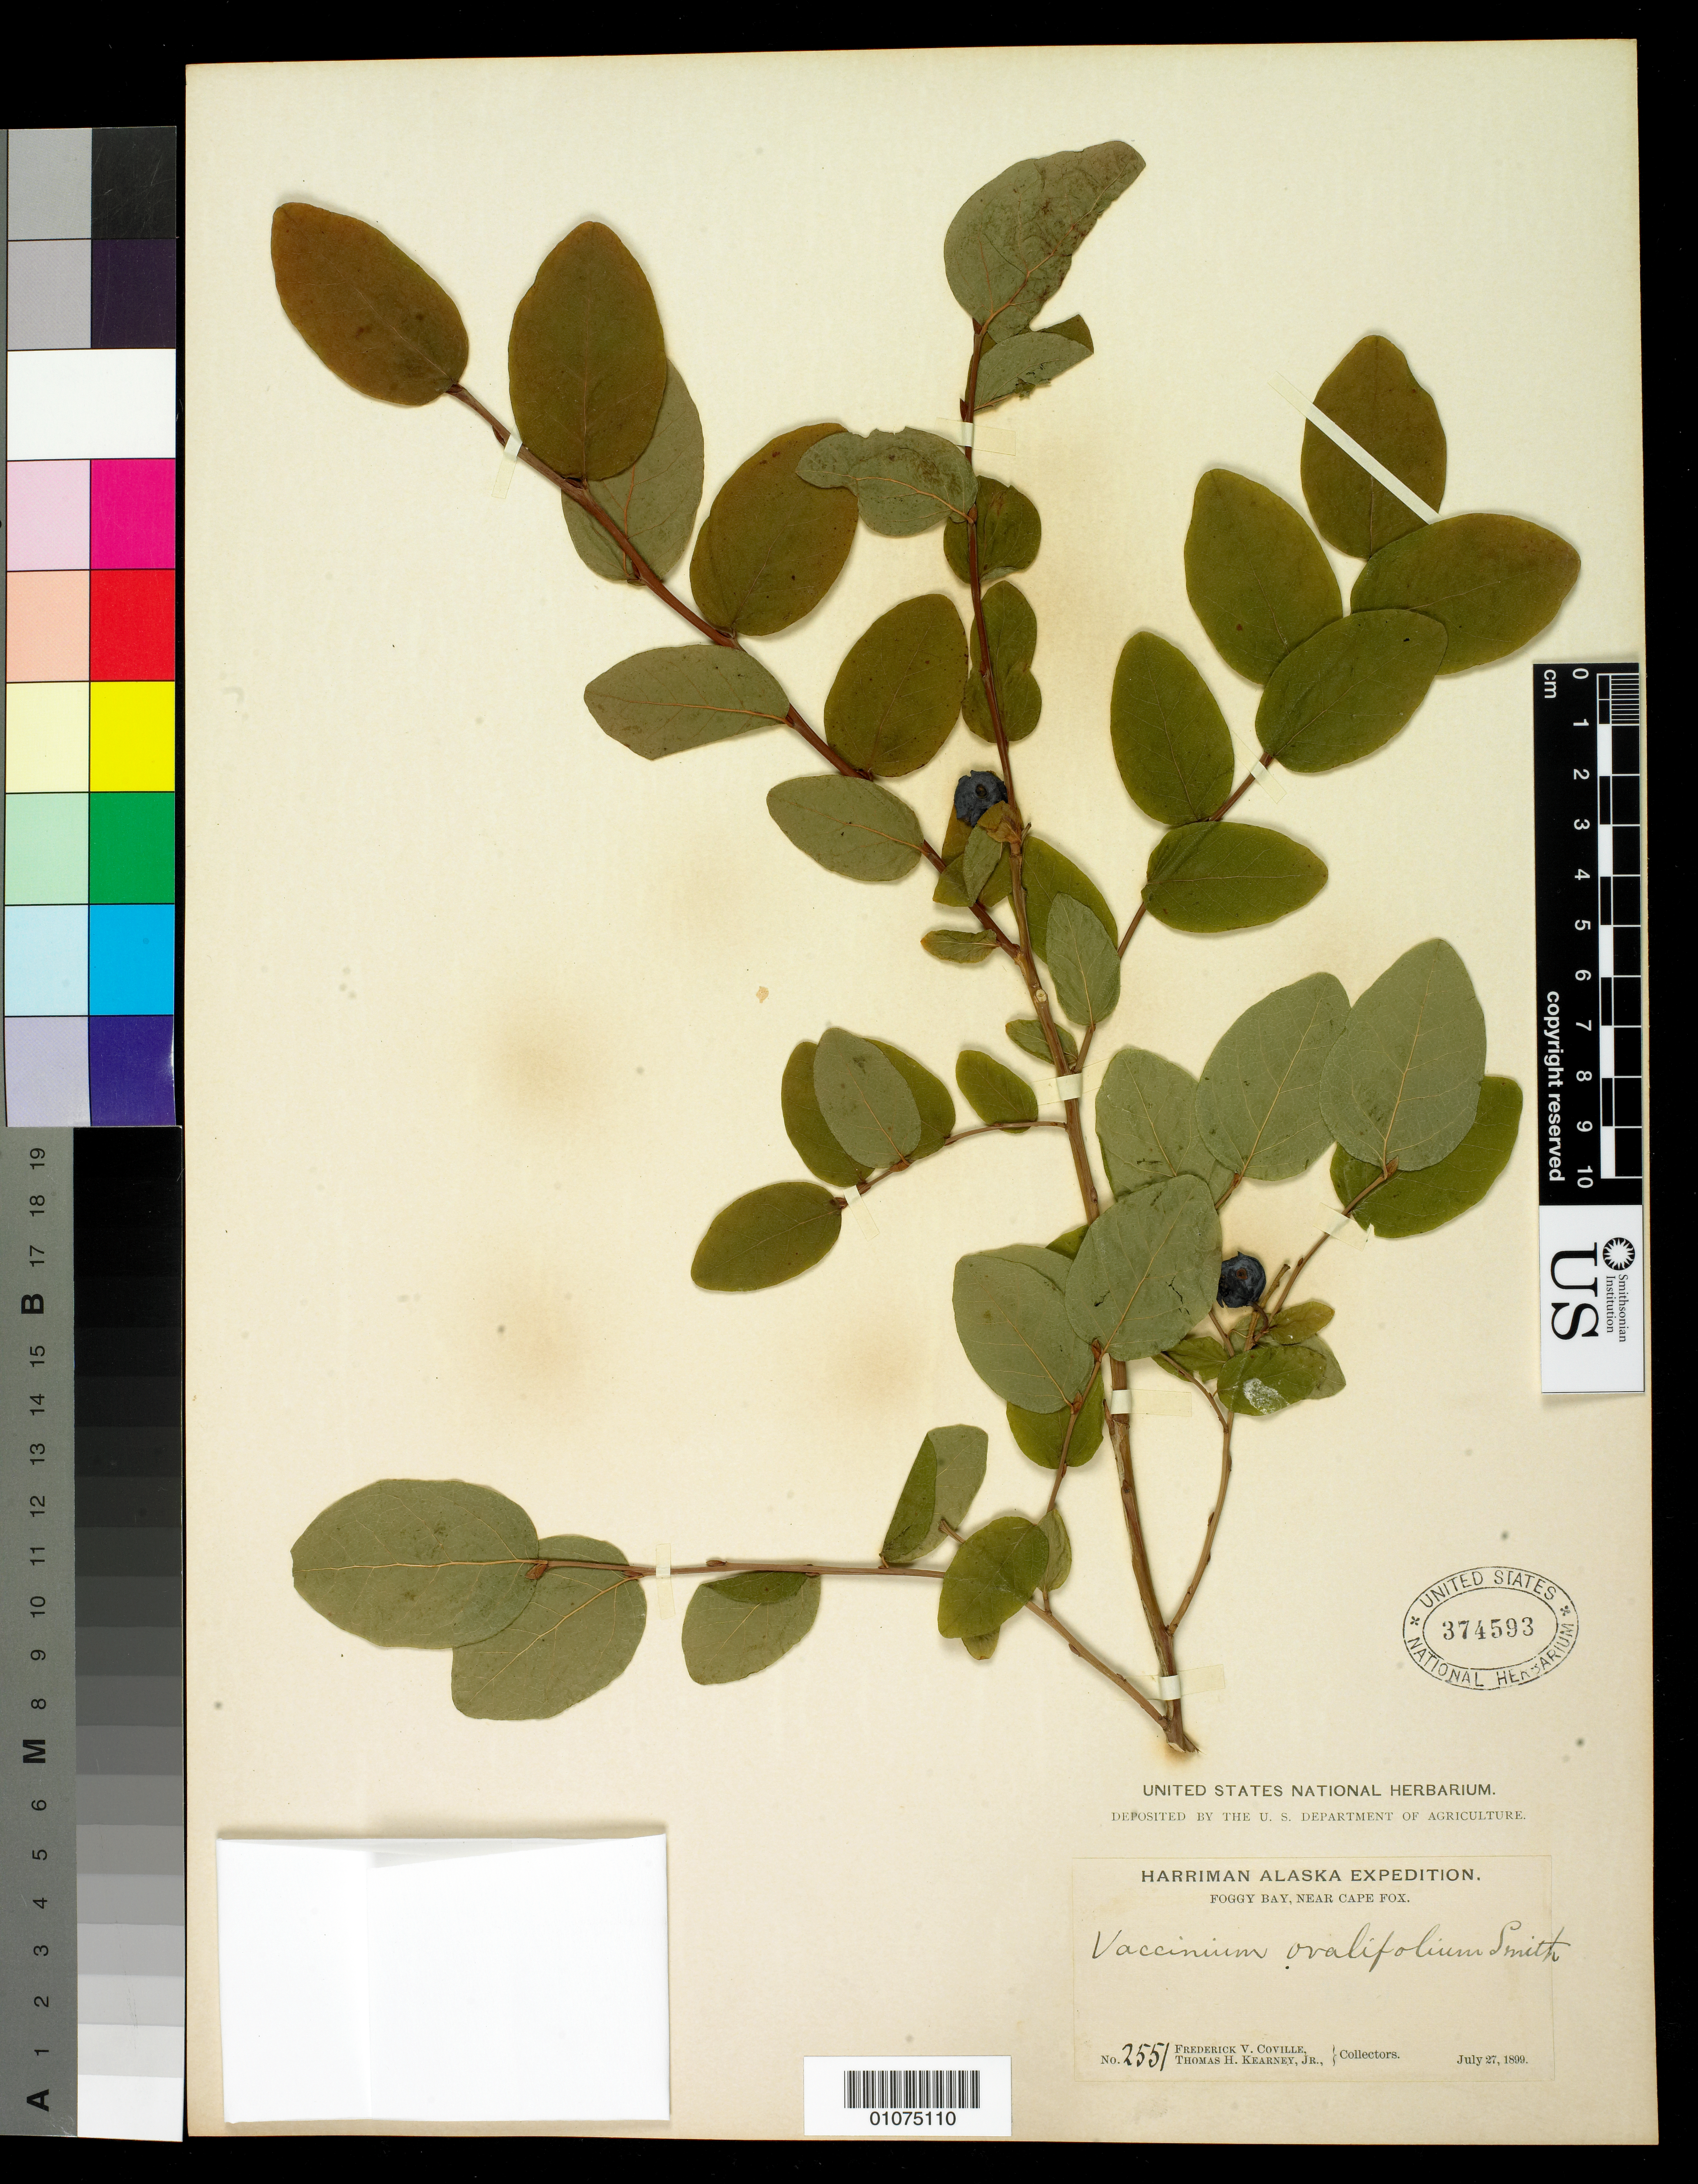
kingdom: Plantae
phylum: Tracheophyta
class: Magnoliopsida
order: Ericales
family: Ericaceae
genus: Vaccinium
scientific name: Vaccinium ovalifolium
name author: Sm.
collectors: F. V. Coville & T. H. Kearney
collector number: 2551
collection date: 1899-07-27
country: United States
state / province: Alaska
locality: Foggy Bay, near Cape Fox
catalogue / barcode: US 374593